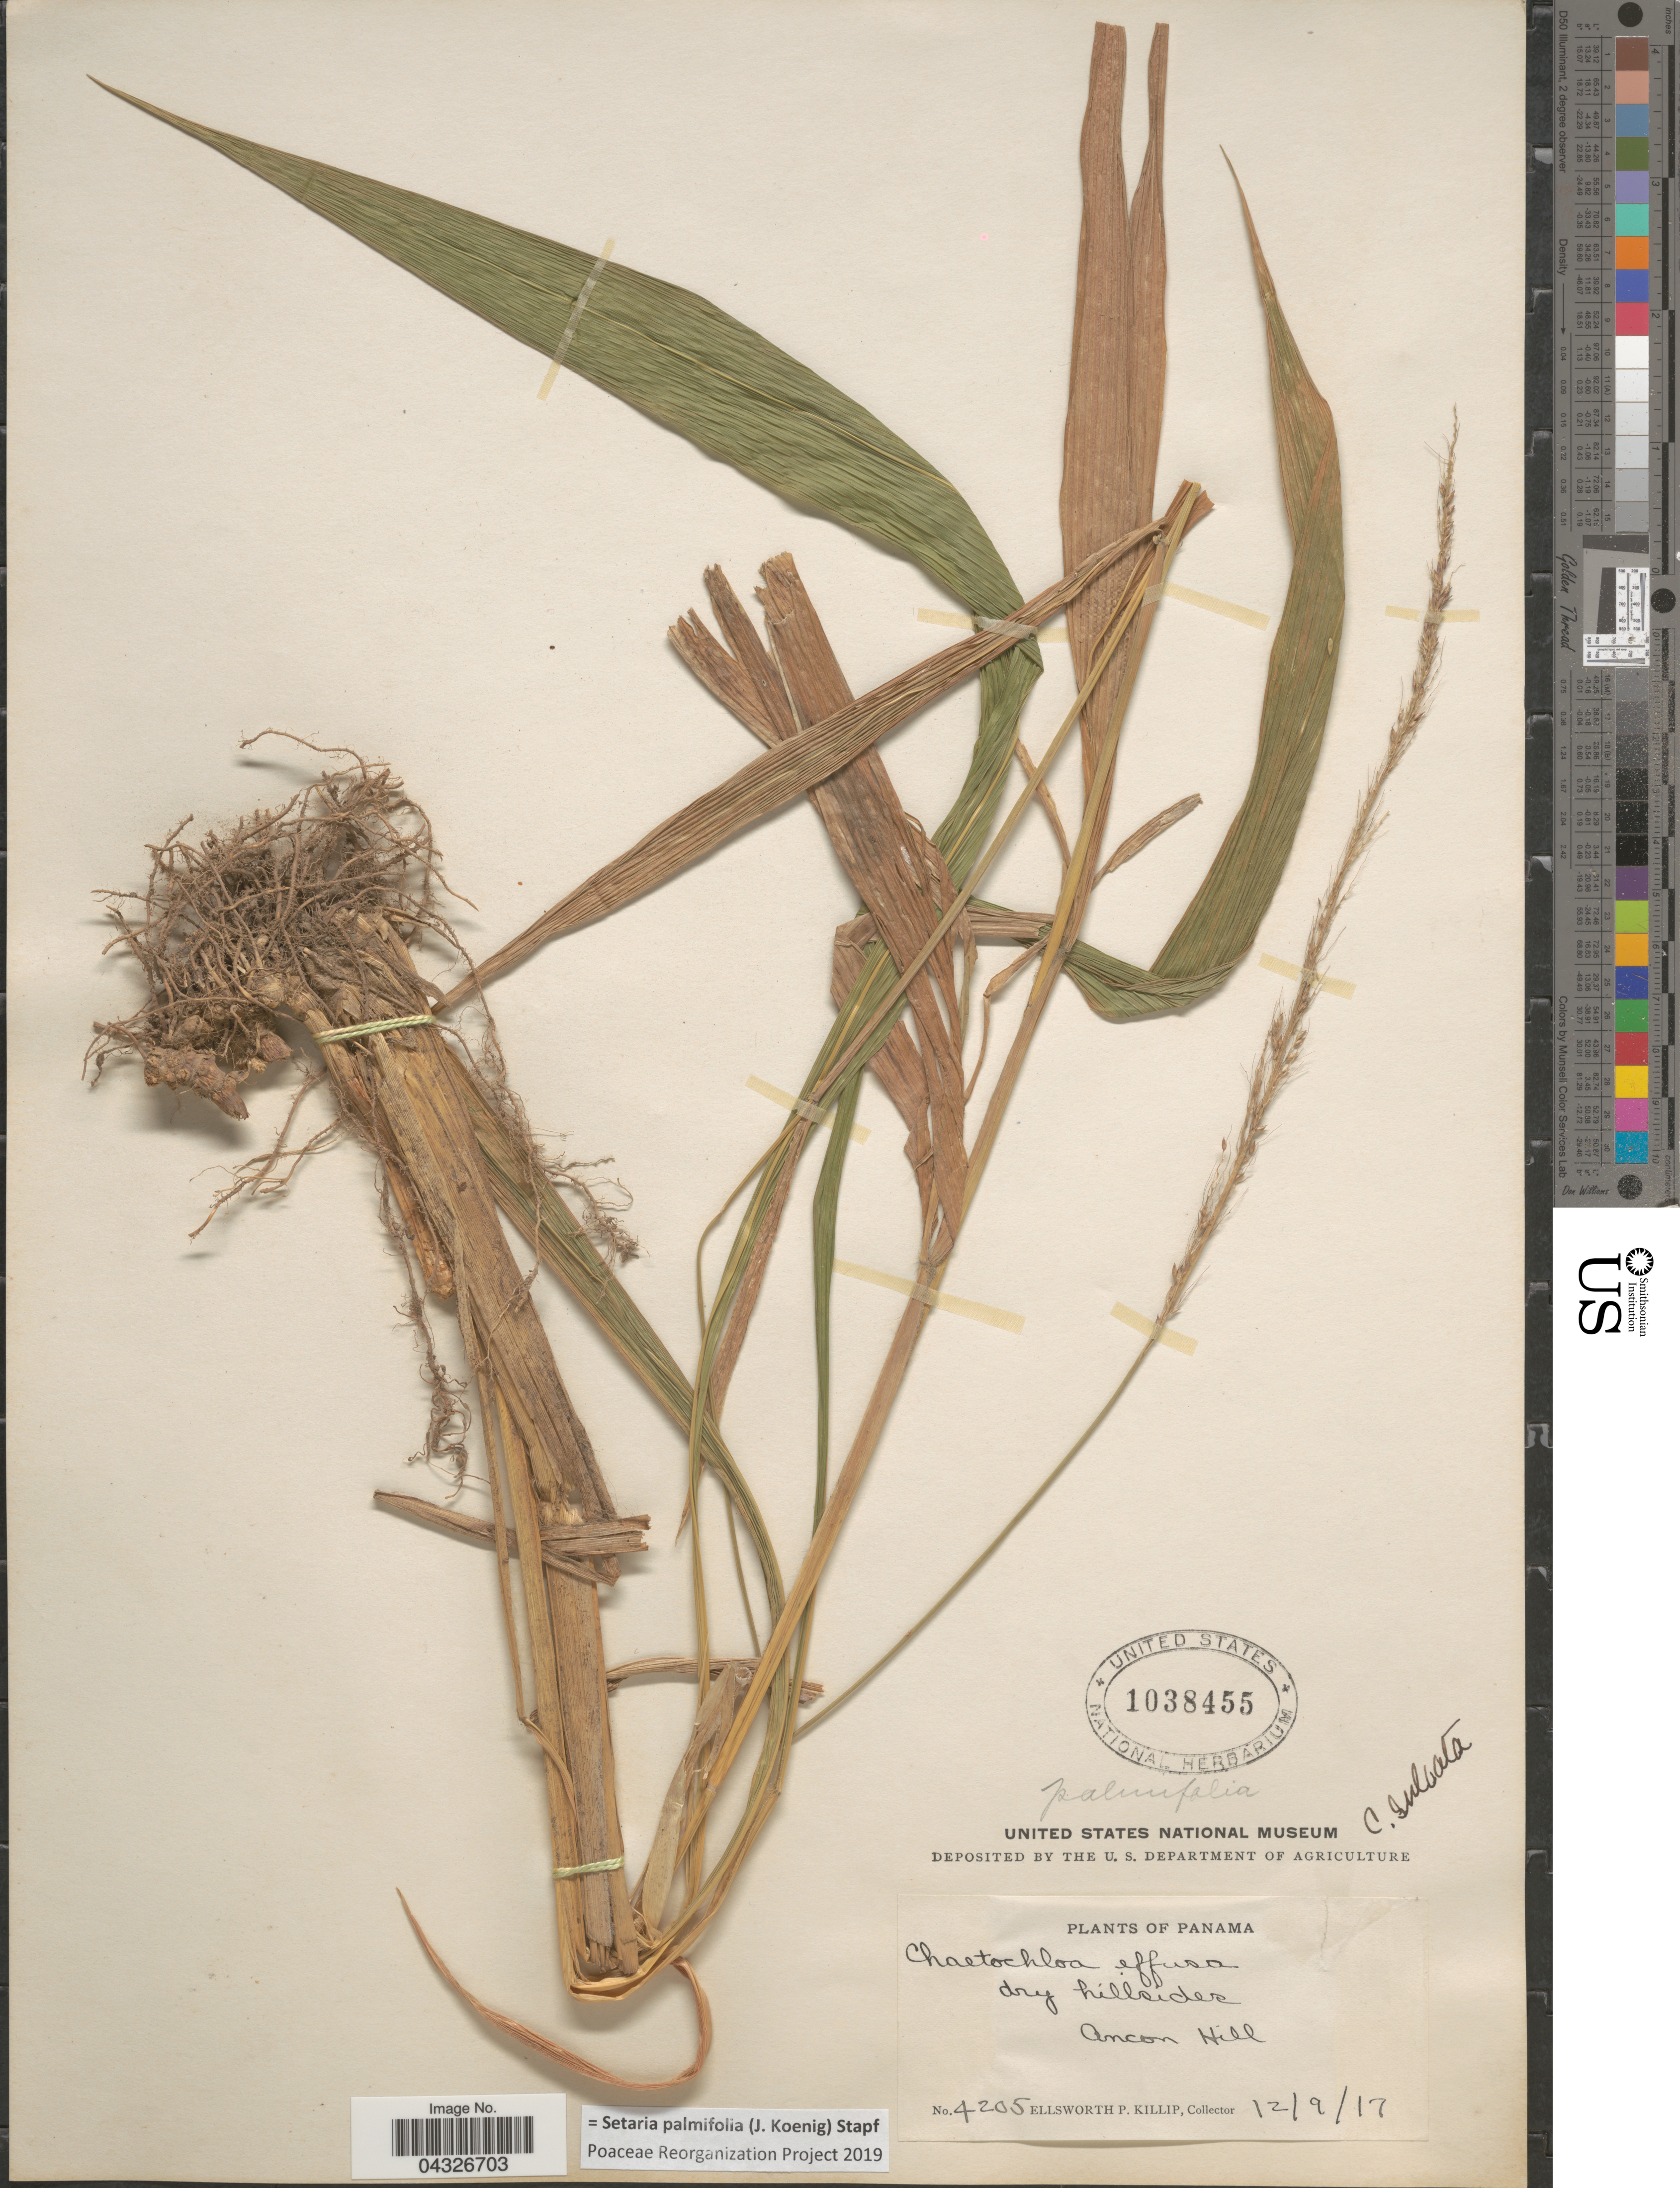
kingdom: Plantae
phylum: Tracheophyta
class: Liliopsida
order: Poales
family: Poaceae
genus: Setaria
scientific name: Setaria palmifolia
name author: (J. Koenig) Stapf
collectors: E. P. Killip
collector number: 4205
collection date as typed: Transcribed d/m/y: 12/9/17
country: Panama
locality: Ancon Hill.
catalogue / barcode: US 1038455